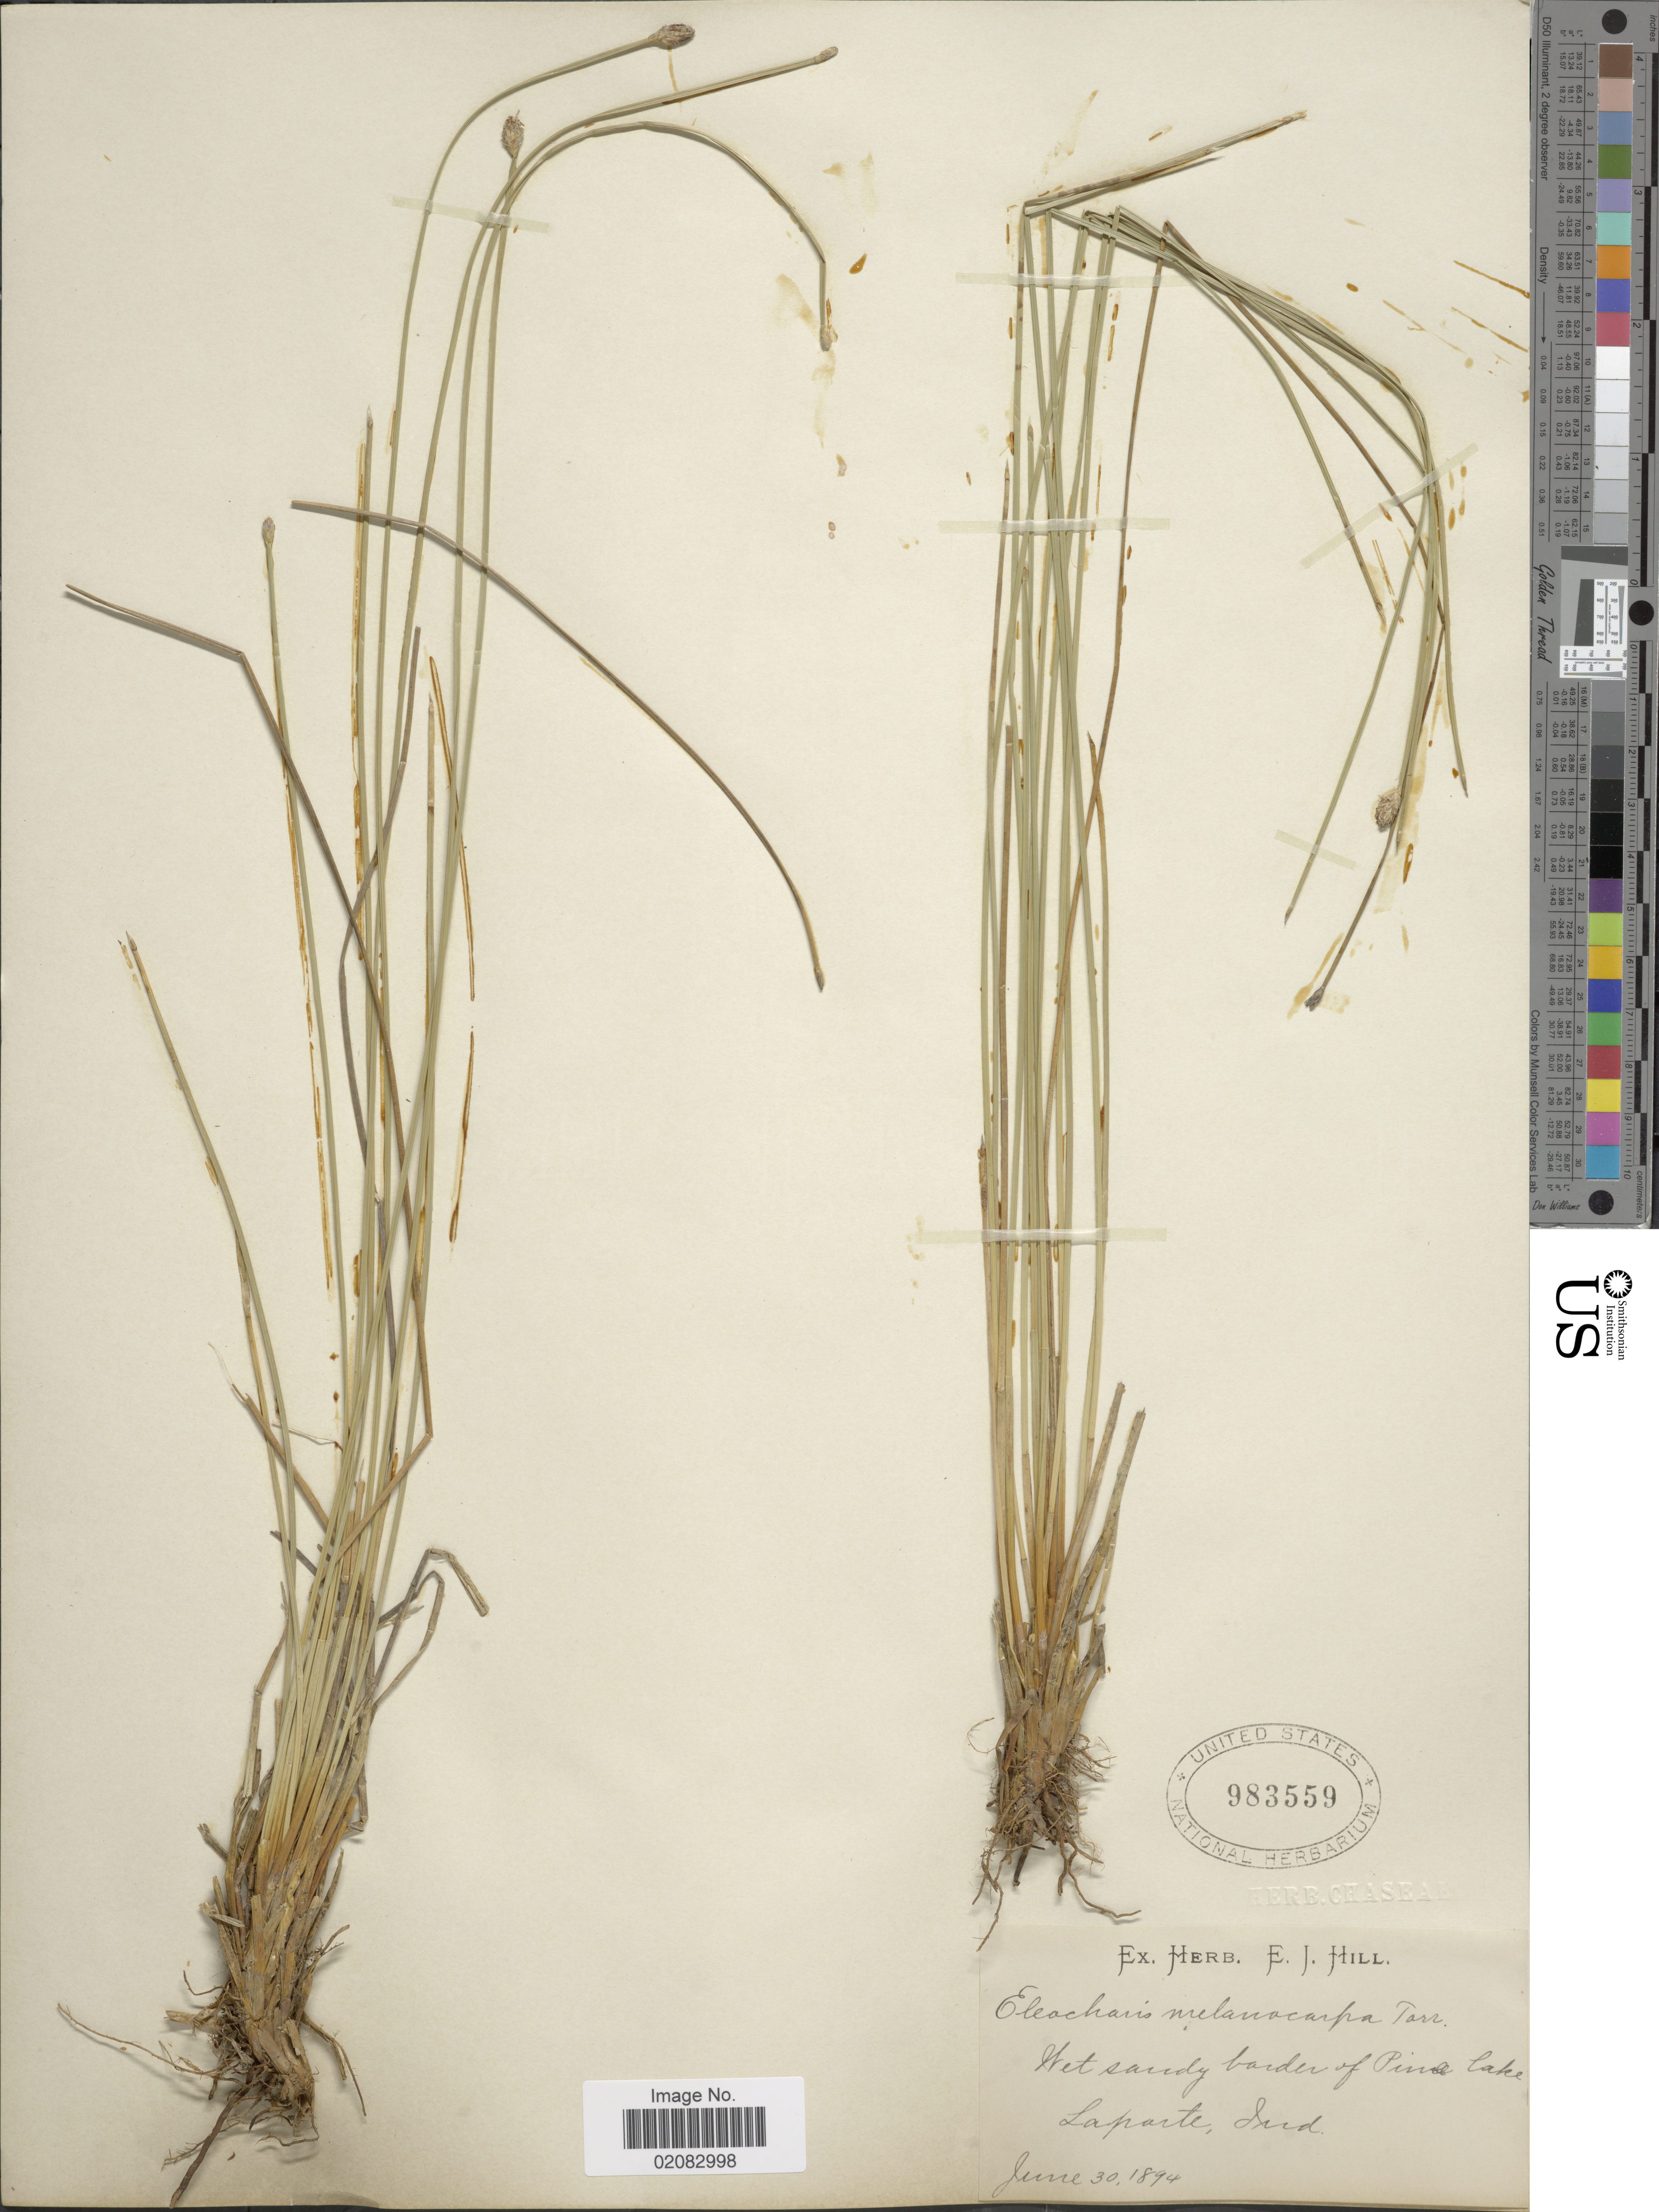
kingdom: Plantae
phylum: Tracheophyta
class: Liliopsida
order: Poales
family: Cyperaceae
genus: Eleocharis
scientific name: Eleocharis melanocarpa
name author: Torr.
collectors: ex herb. E.J. Hill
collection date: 1894-06-30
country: United States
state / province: Indiana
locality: Wet sandy border of Pine lake, Laparte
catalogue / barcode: US 983559